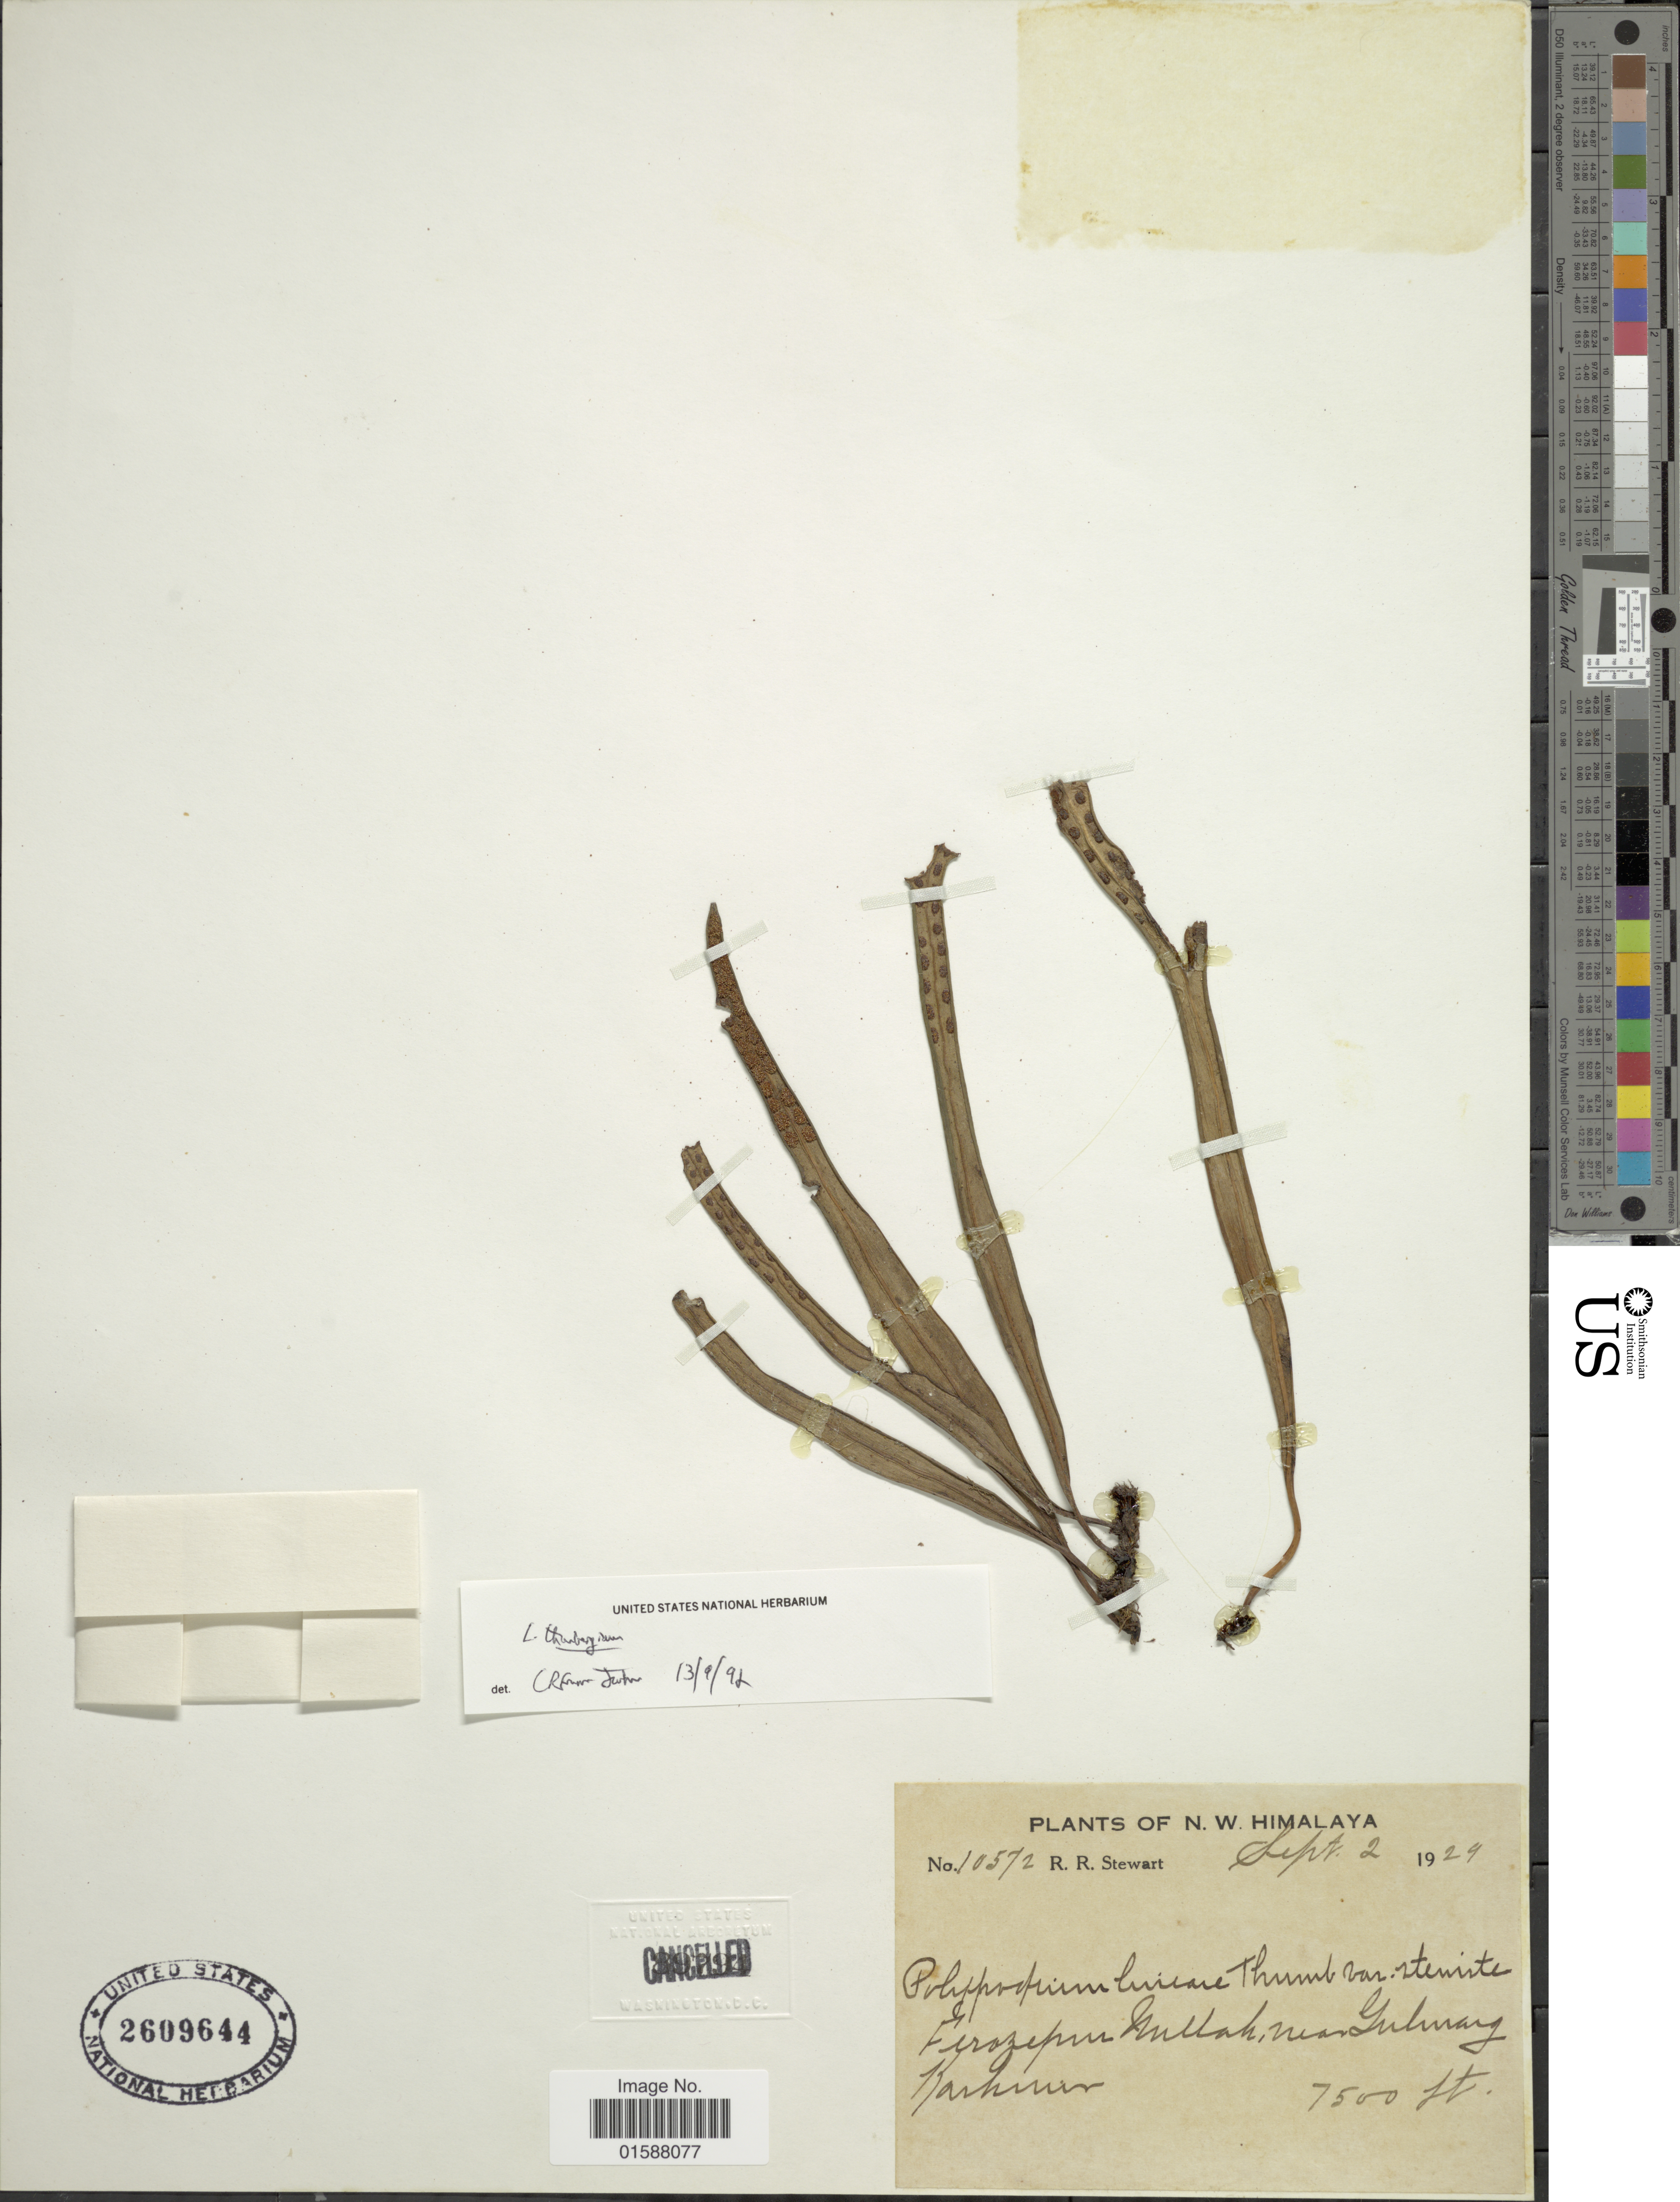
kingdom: Plantae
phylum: Tracheophyta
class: Polypodiopsida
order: Polypodiales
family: Polypodiaceae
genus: Lepisorus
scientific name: Lepisorus thunbergianus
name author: (Kaulf.) Ching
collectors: R. R. Stewart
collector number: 10572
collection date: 1924-09-02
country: India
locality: N. W. Himalaya. Ferozepur Nullah, near Gulmarg, Kashmir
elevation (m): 2286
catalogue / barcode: US 2609644